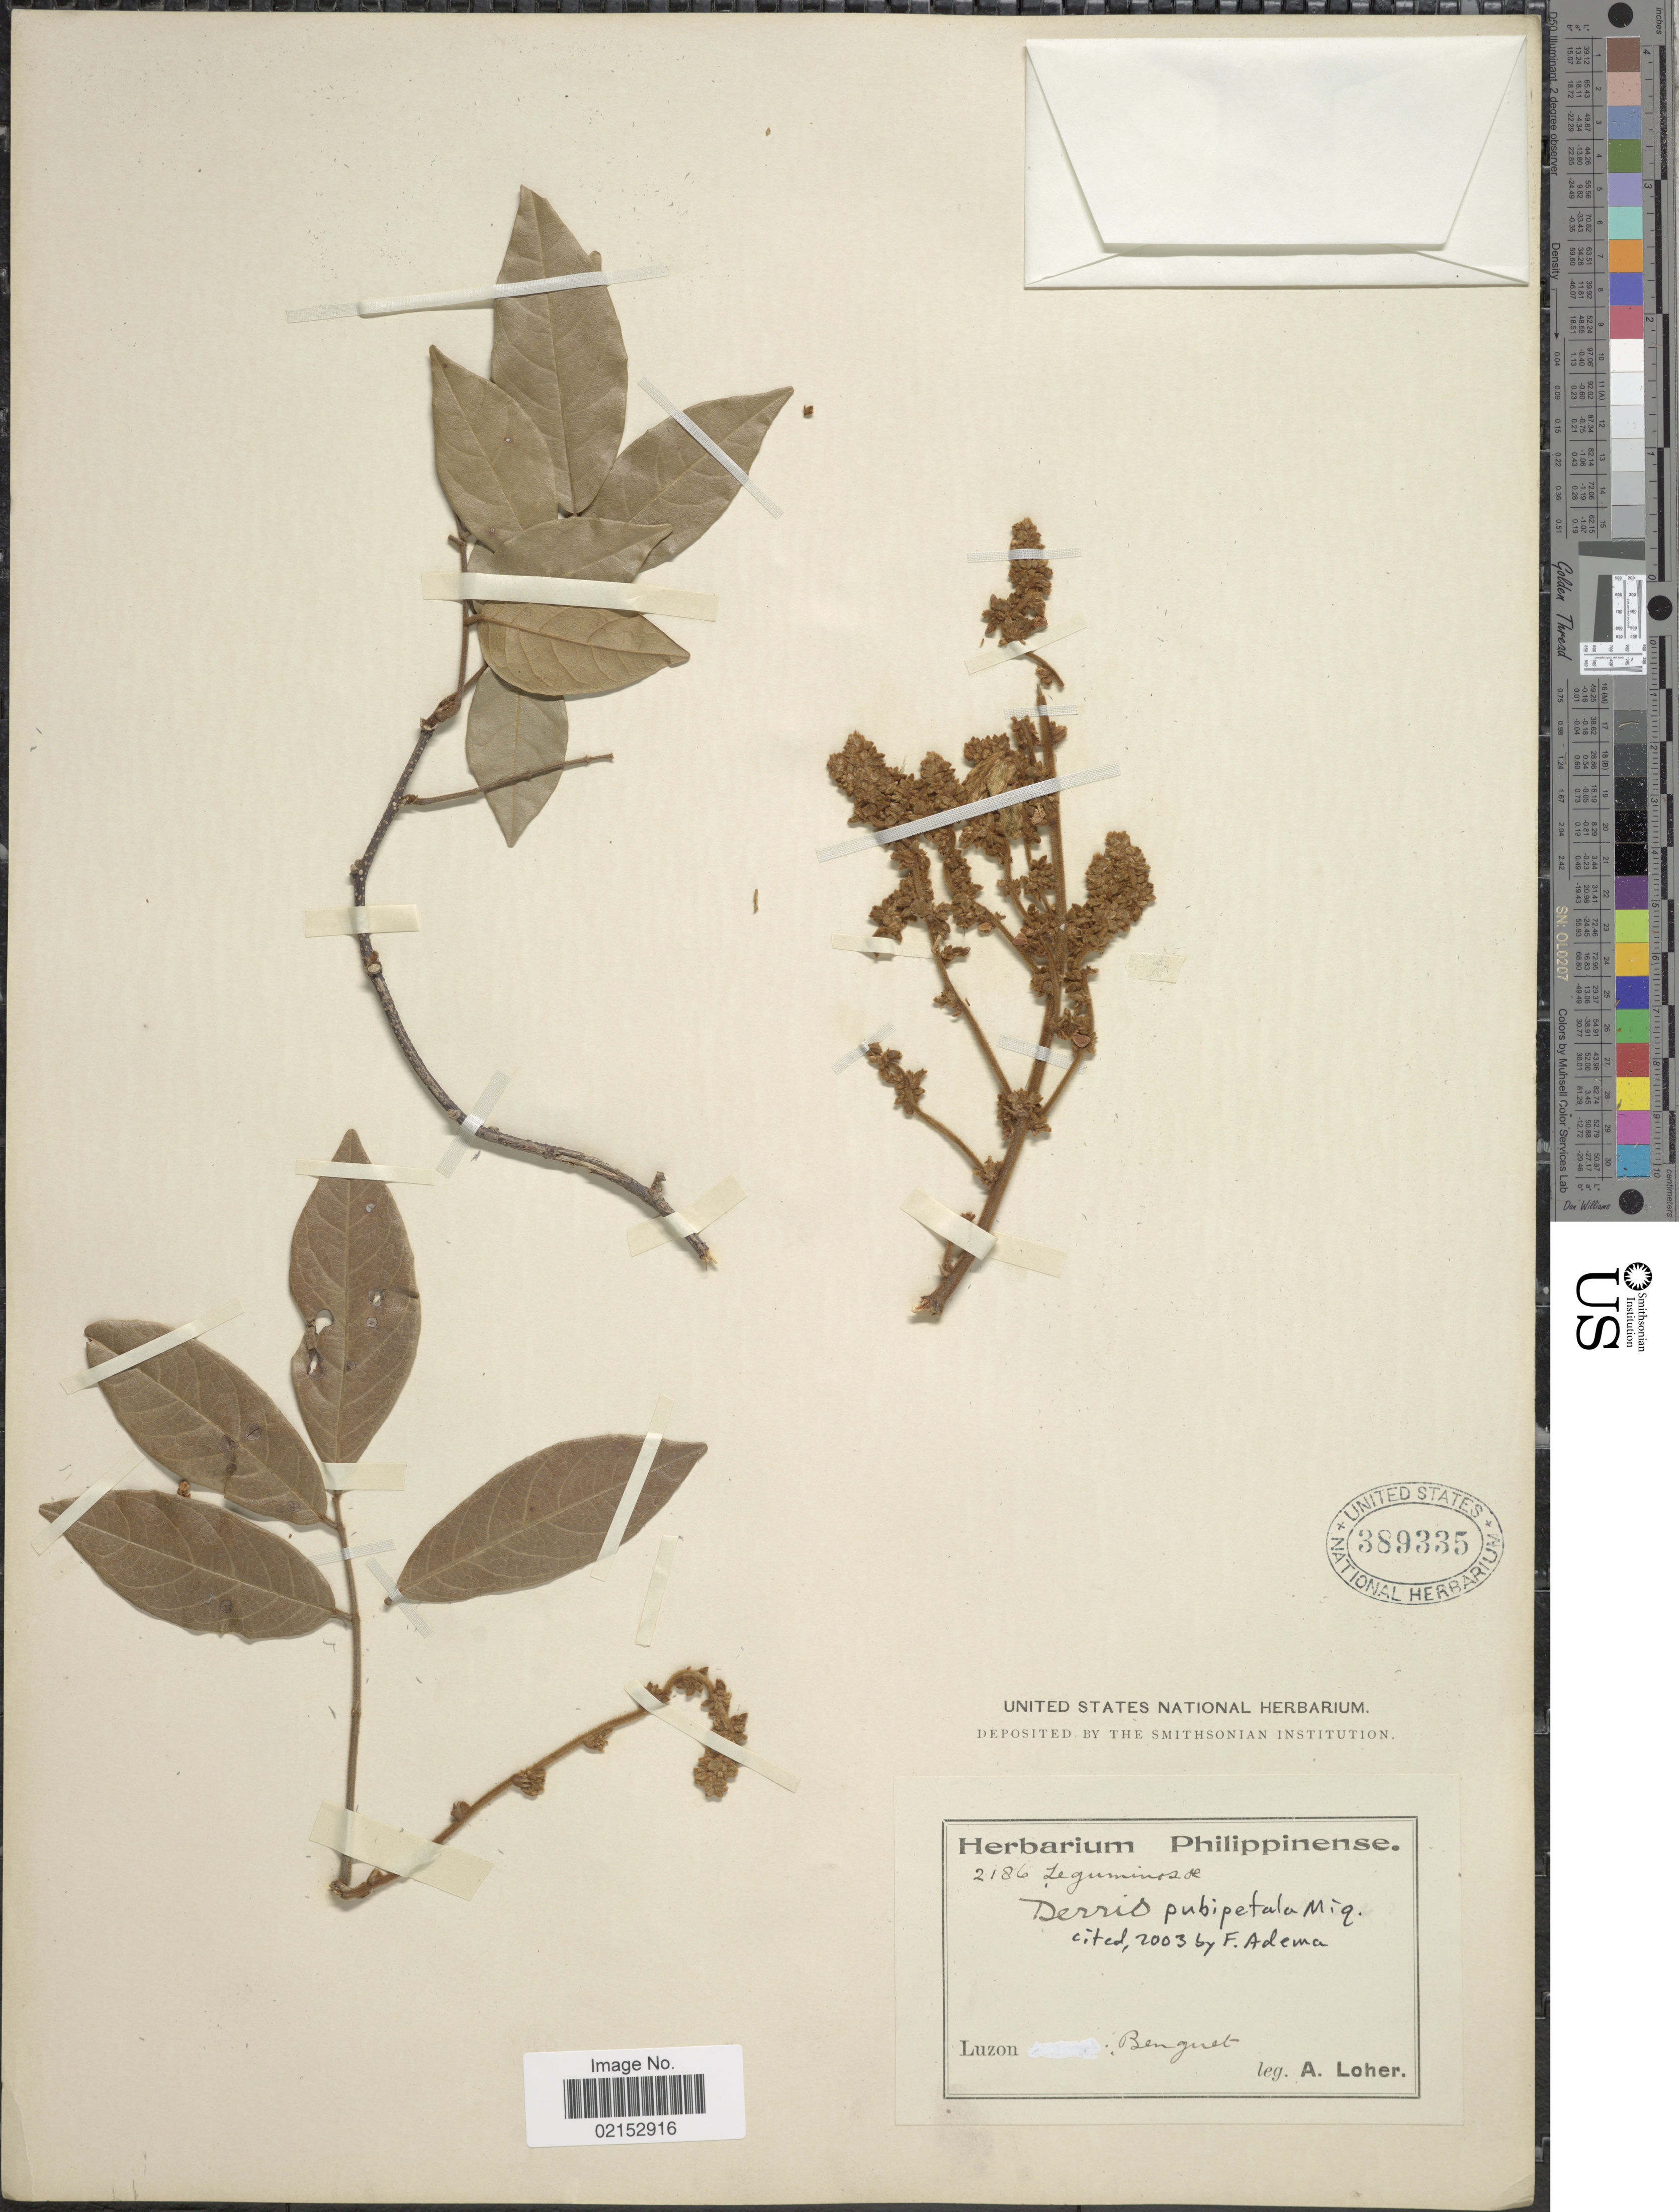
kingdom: Plantae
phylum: Tracheophyta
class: Magnoliopsida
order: Fabales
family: Fabaceae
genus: Derris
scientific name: Derris pubipetala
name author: Miq.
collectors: A. Loher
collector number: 2186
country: Philippines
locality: Luzon: Benguet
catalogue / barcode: US 389335